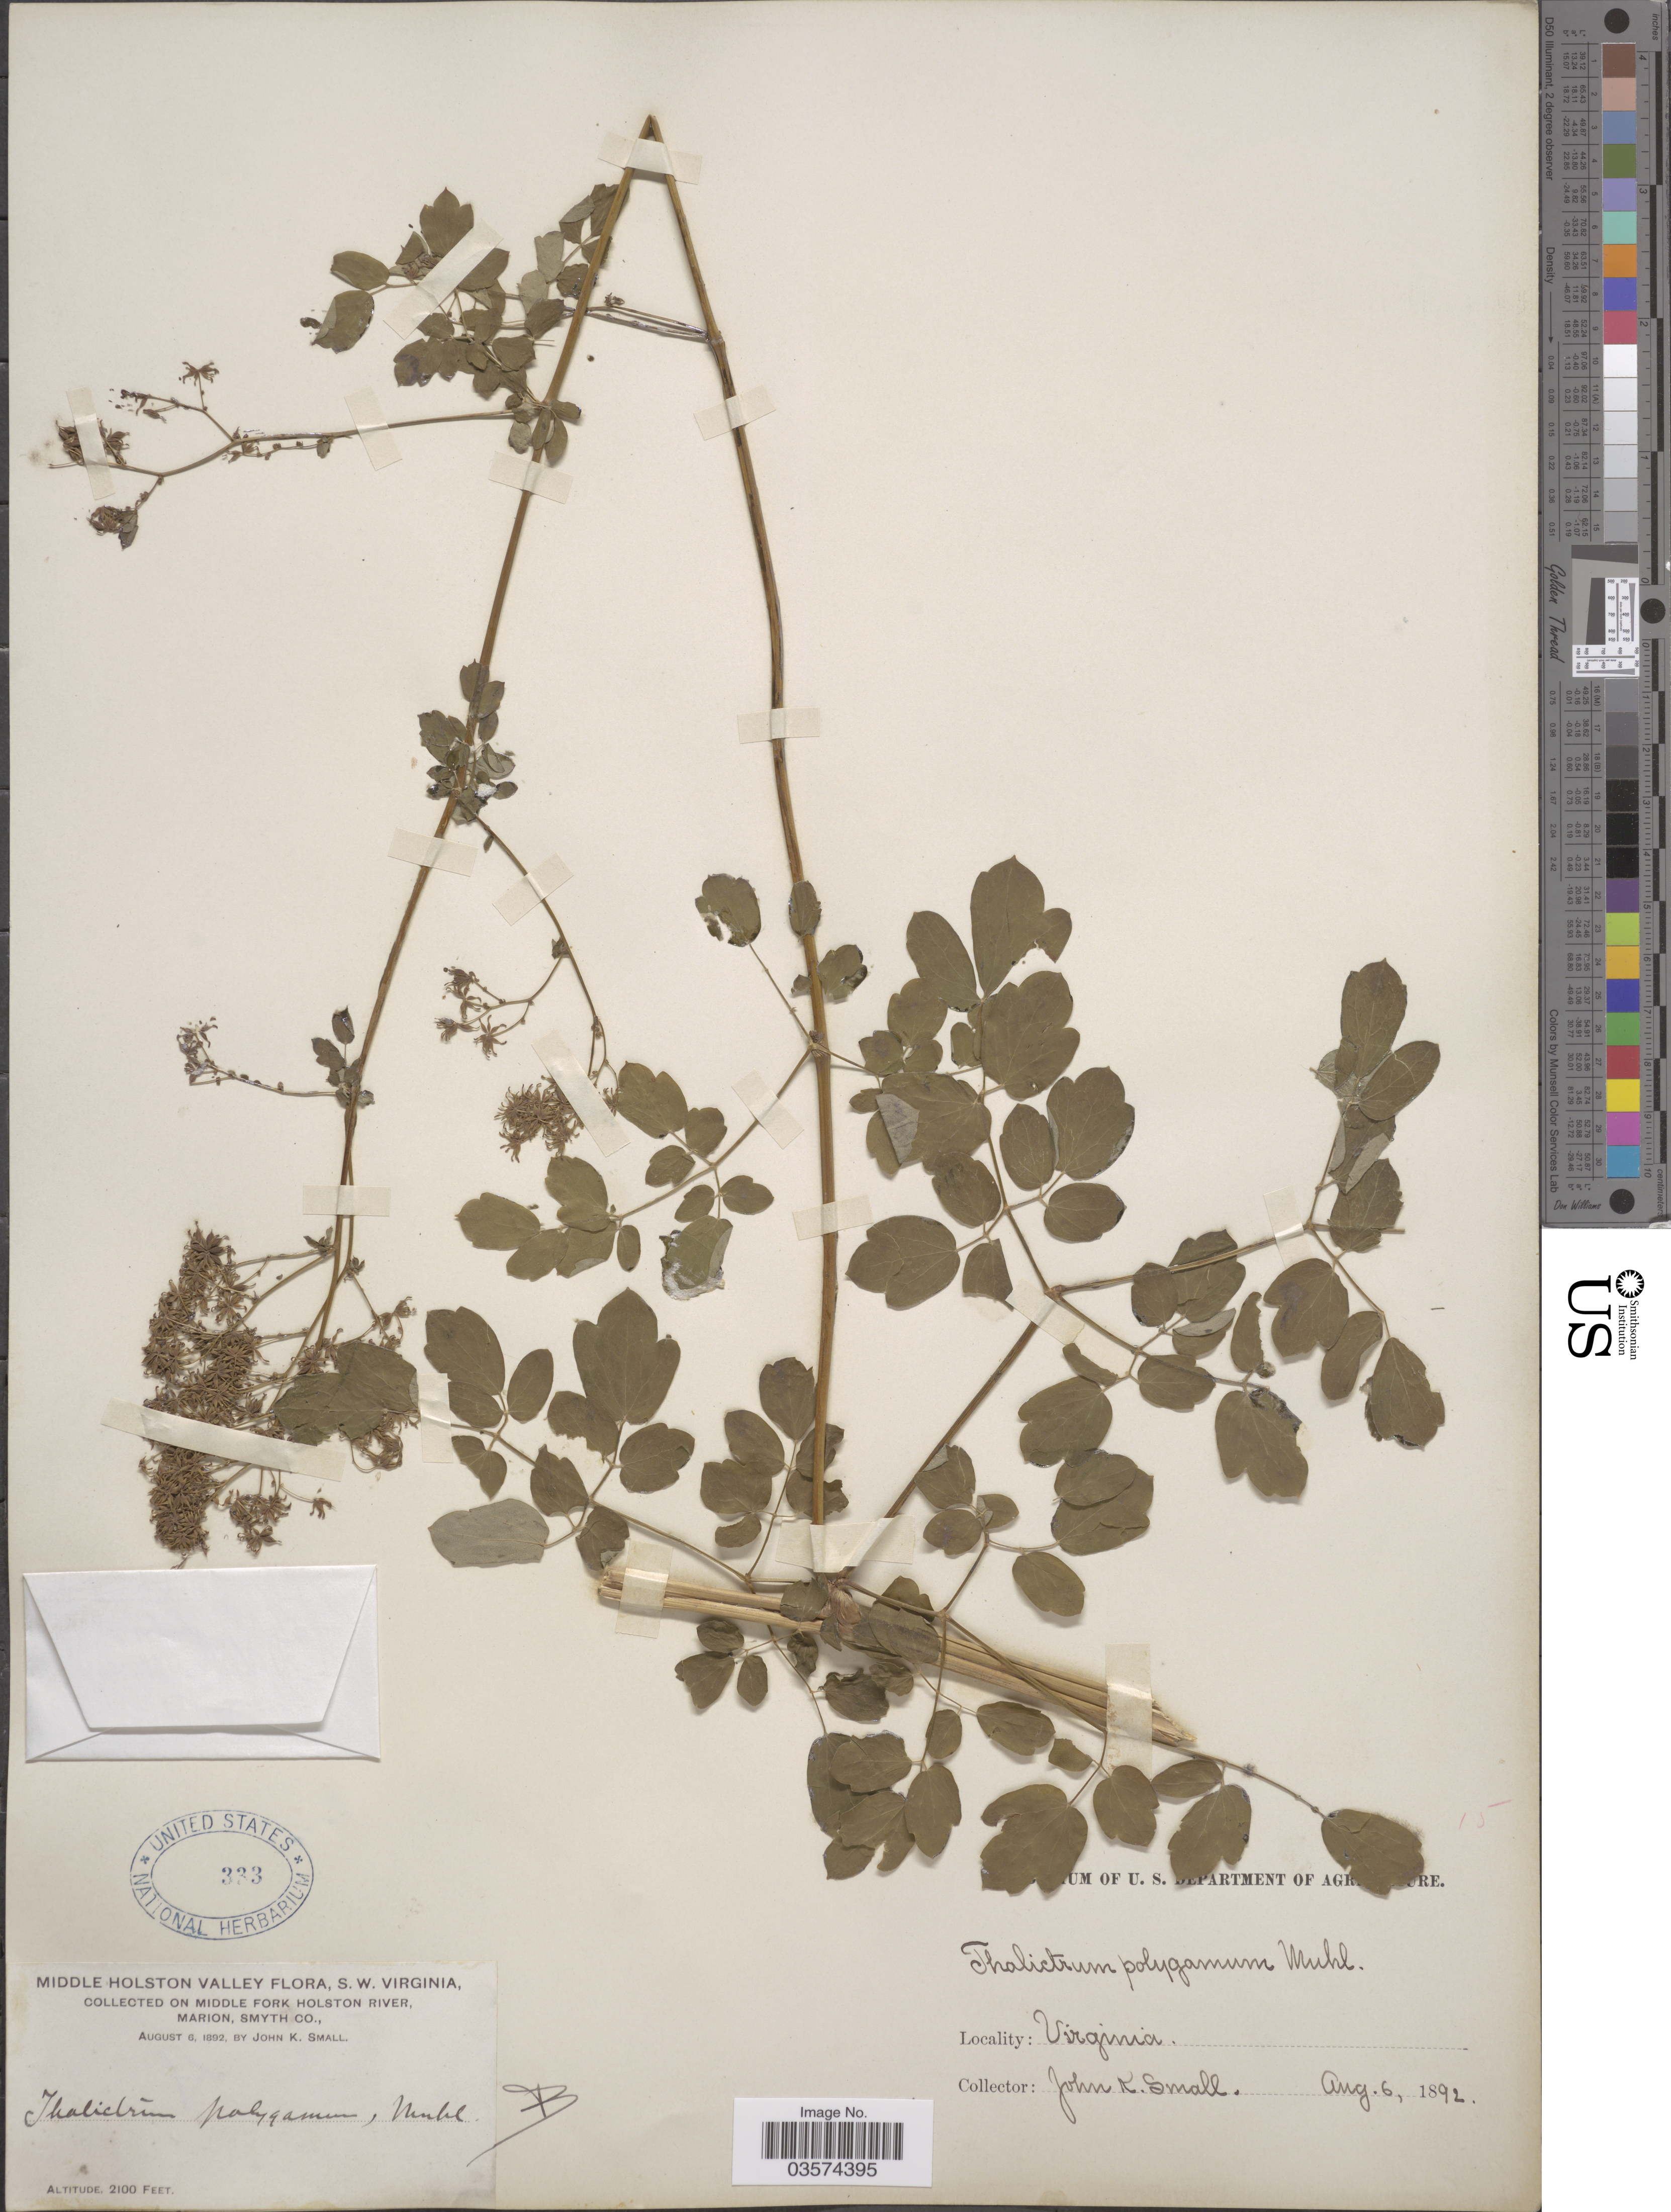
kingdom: Plantae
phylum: Tracheophyta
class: Magnoliopsida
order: Ranunculales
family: Ranunculaceae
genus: Thalictrum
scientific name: Thalictrum pubescens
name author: Pursh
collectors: J. K. Small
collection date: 1892-08-06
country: United States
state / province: Virginia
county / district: Smyth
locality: Middle Holston Valley, S.W. Virginia, Middle Fork Holston River, Marion, Smyth Co.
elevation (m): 640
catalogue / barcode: US 333